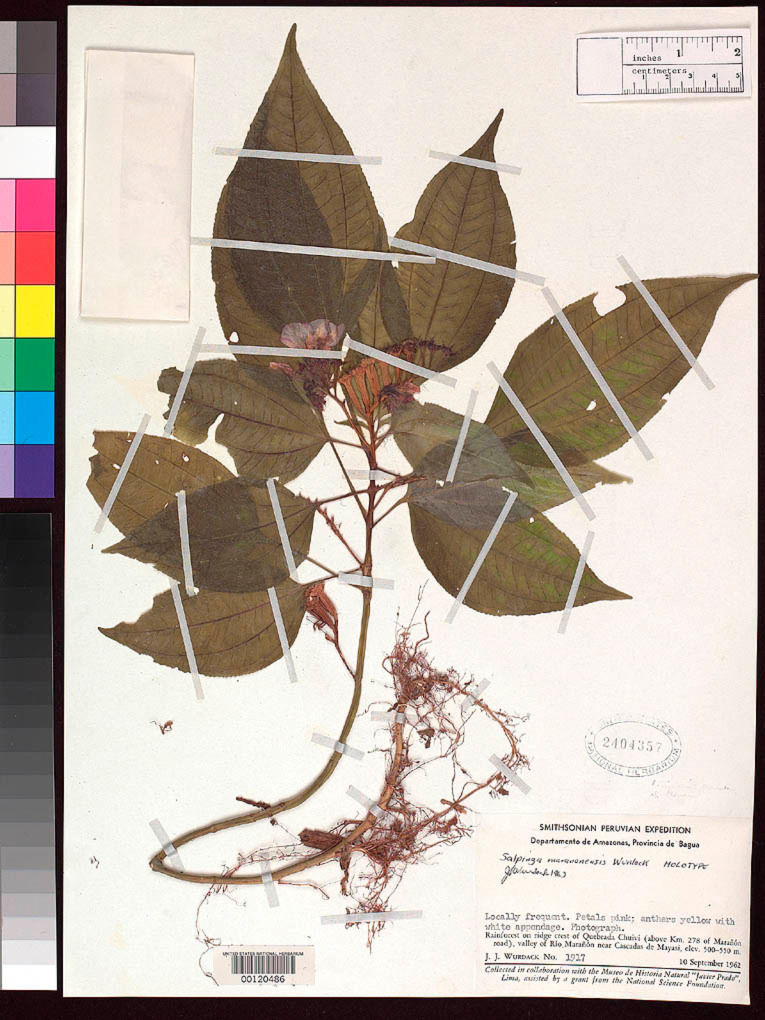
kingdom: Plantae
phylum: Tracheophyta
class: Magnoliopsida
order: Myrtales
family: Melastomataceae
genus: Salpinga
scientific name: Salpinga maranonensis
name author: Wurdack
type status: Holotype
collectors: J. J. Wurdack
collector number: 1917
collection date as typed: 10 Sep 1962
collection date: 1962-09-10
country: Peru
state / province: Amazonas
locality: Quebrada Chuivi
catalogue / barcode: US 2404357